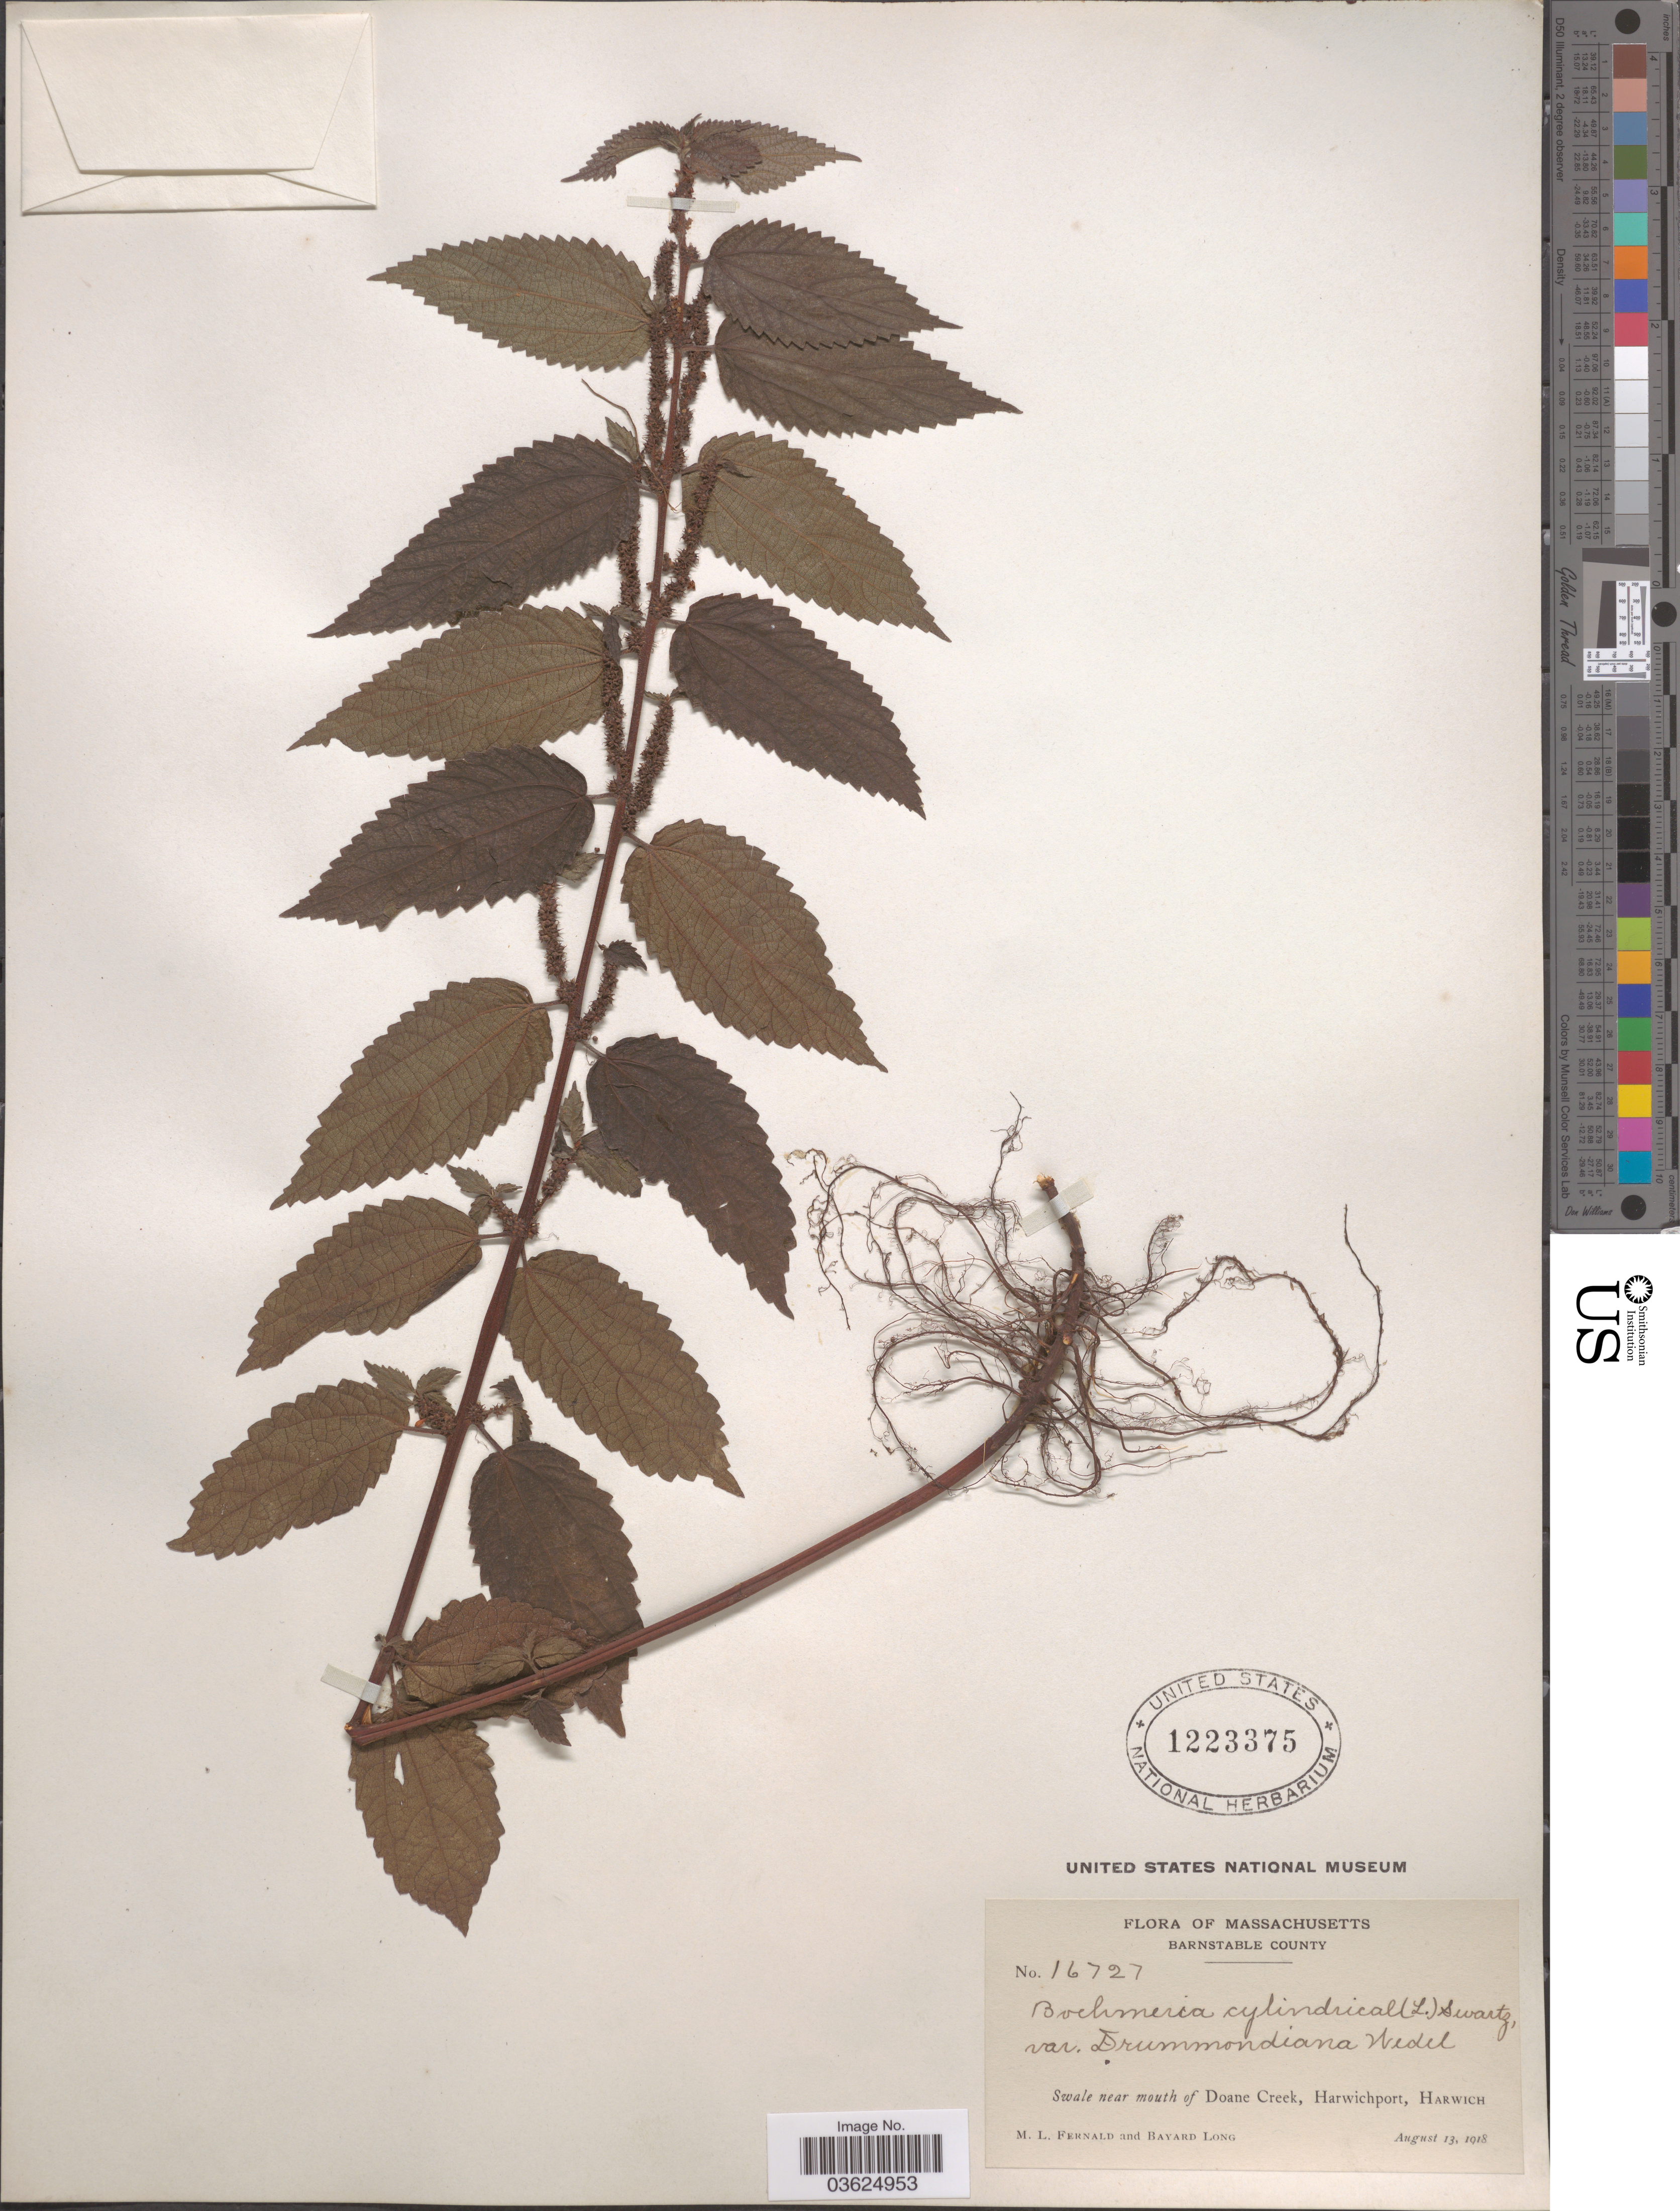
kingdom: Plantae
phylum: Tracheophyta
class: Magnoliopsida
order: Rosales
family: Urticaceae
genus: Boehmeria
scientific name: Boehmeria drummondiana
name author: Wedd.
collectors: M. L. Fernald & B. Long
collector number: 16727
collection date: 1918-08-13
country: United States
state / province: Massachusetts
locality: Barnstable County. Swale near mouth of Doane Creek, Harwichport, Harwich.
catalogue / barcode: US 1223375